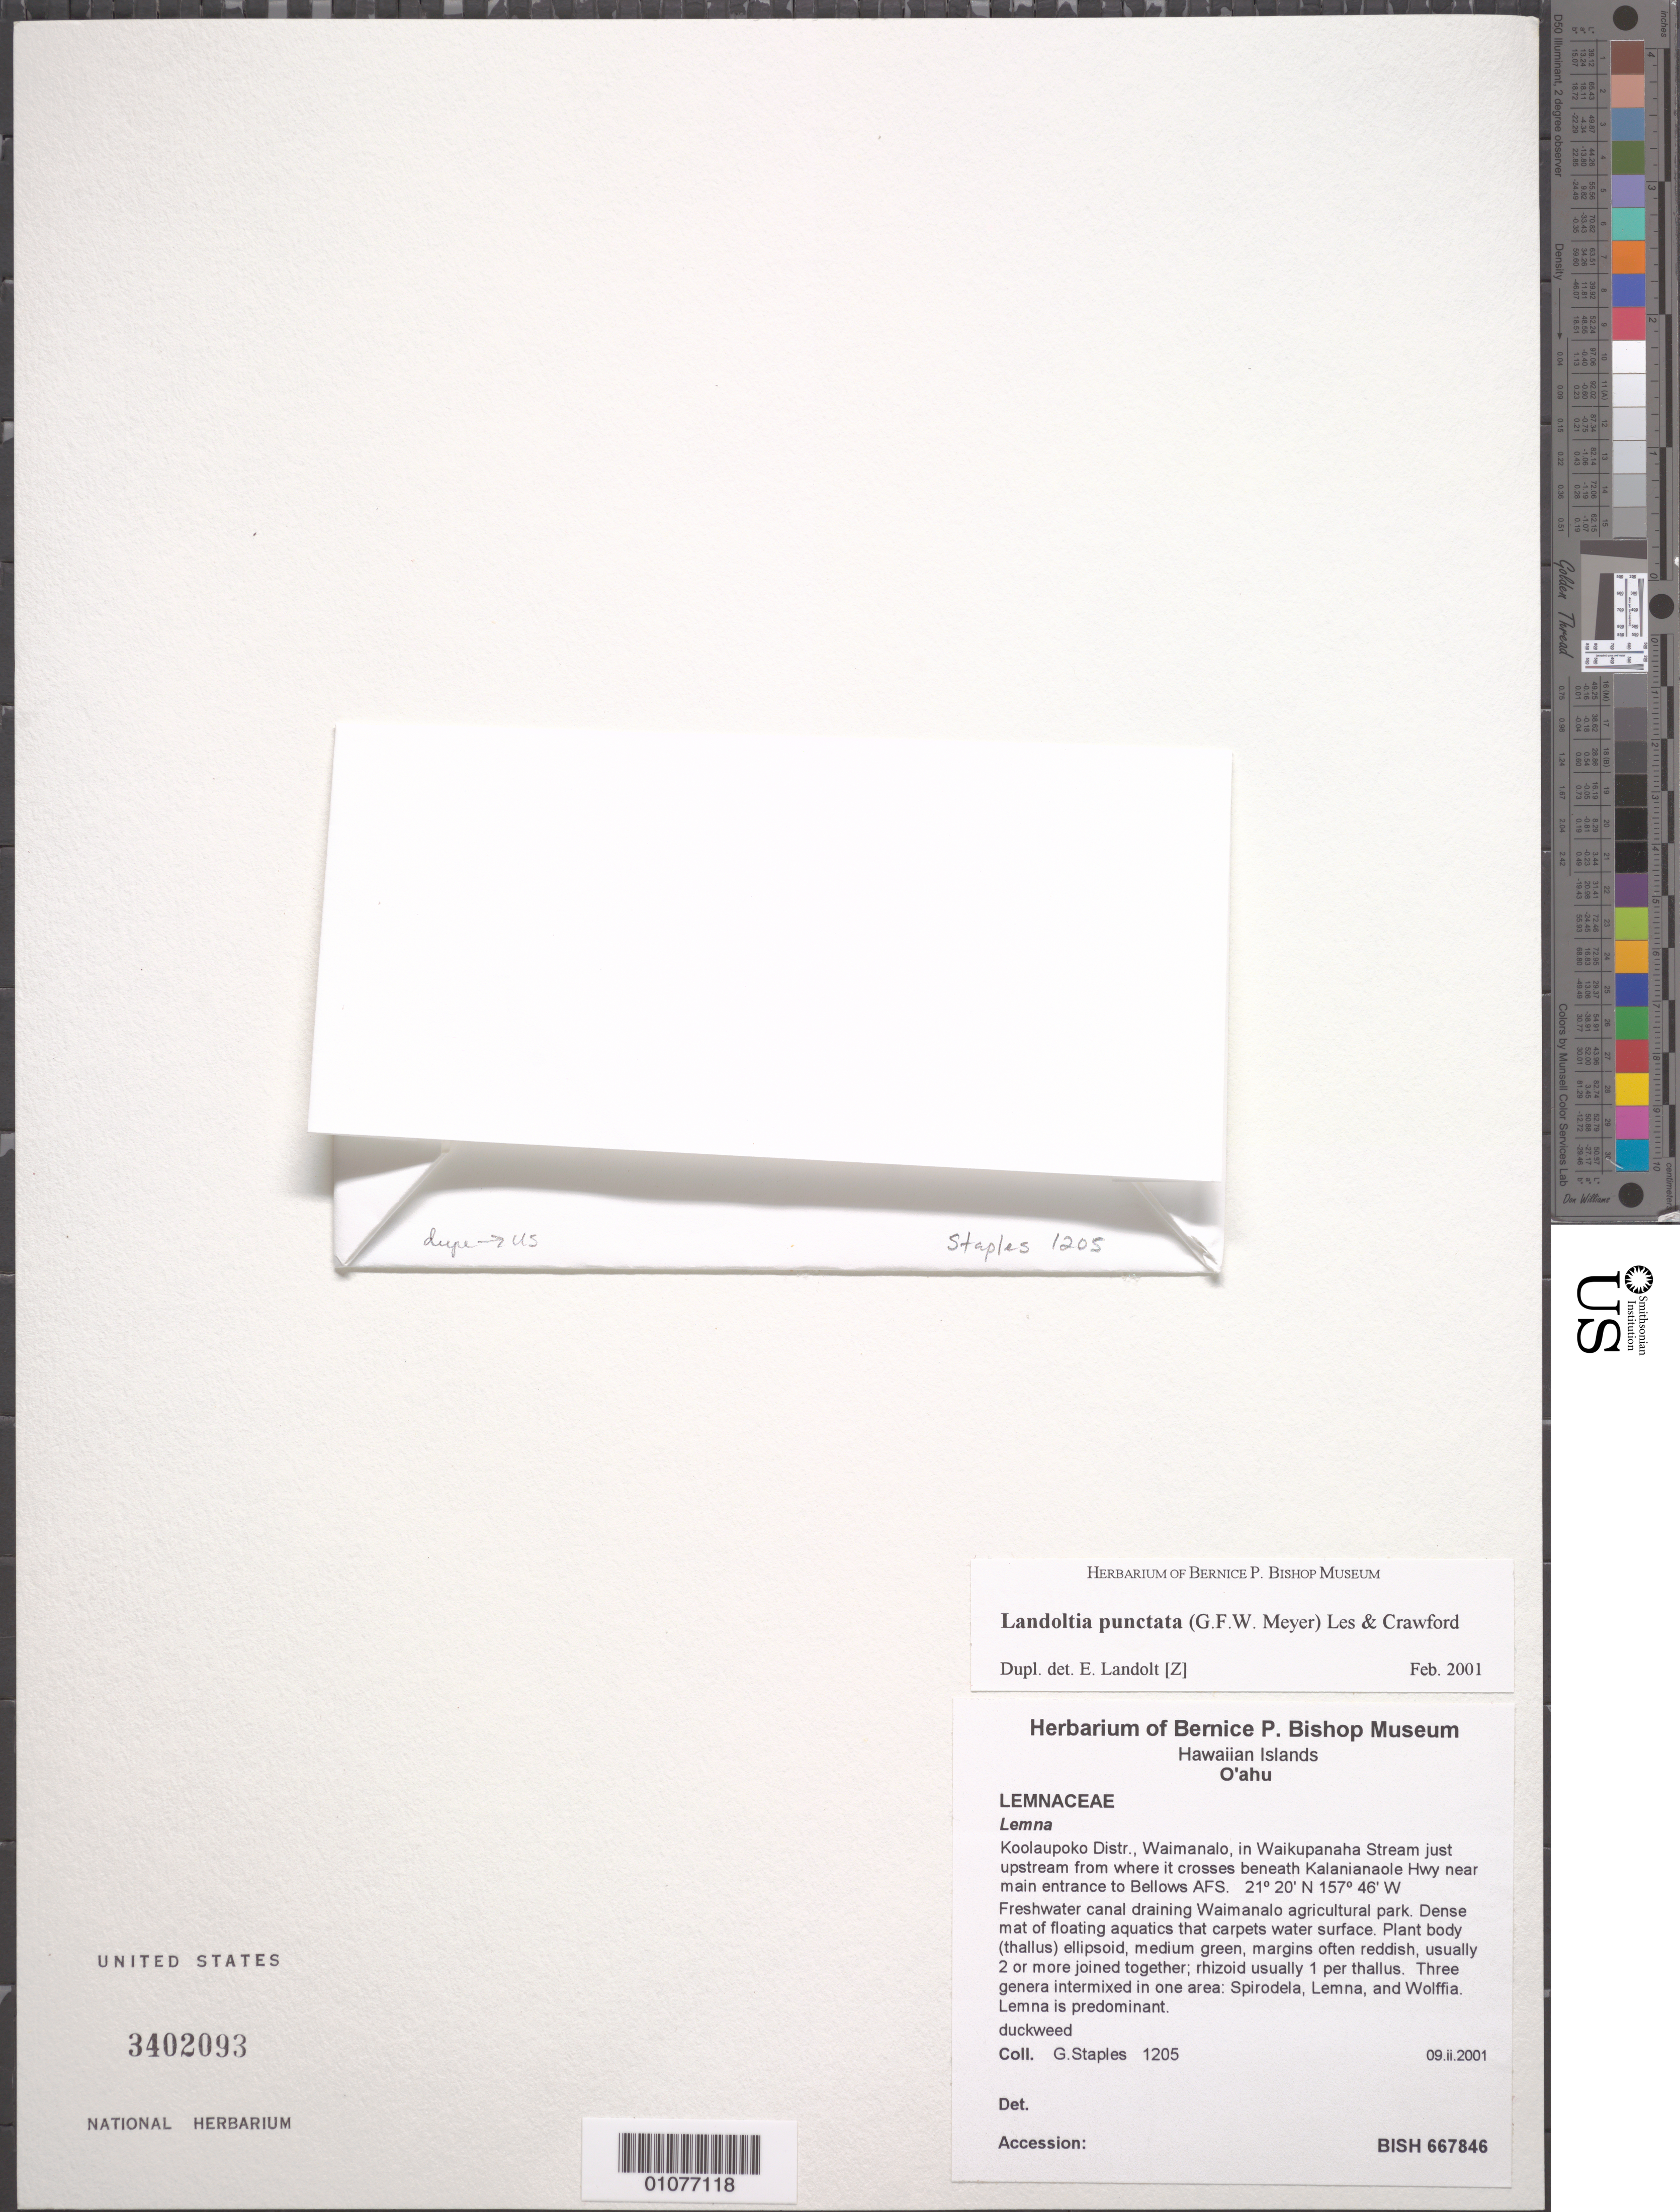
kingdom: Plantae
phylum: Tracheophyta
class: Liliopsida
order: Alismatales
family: Araceae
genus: Landoltia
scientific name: Landoltia punctata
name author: (G. Mey.) Les & D. J. Crawford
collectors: G. Staples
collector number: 1205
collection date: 2001-02-09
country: United States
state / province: Hawaii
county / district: Honolulu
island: Oahu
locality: Ko'olau Poko District, Waimanalo, in Waikupanaha Stream just upstream from where it crosses beneath Kalanianaole Hwy near main entrance to Bellows AFS. Freshwater canal draining Waimanalo agricultural park.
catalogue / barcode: US 3402093